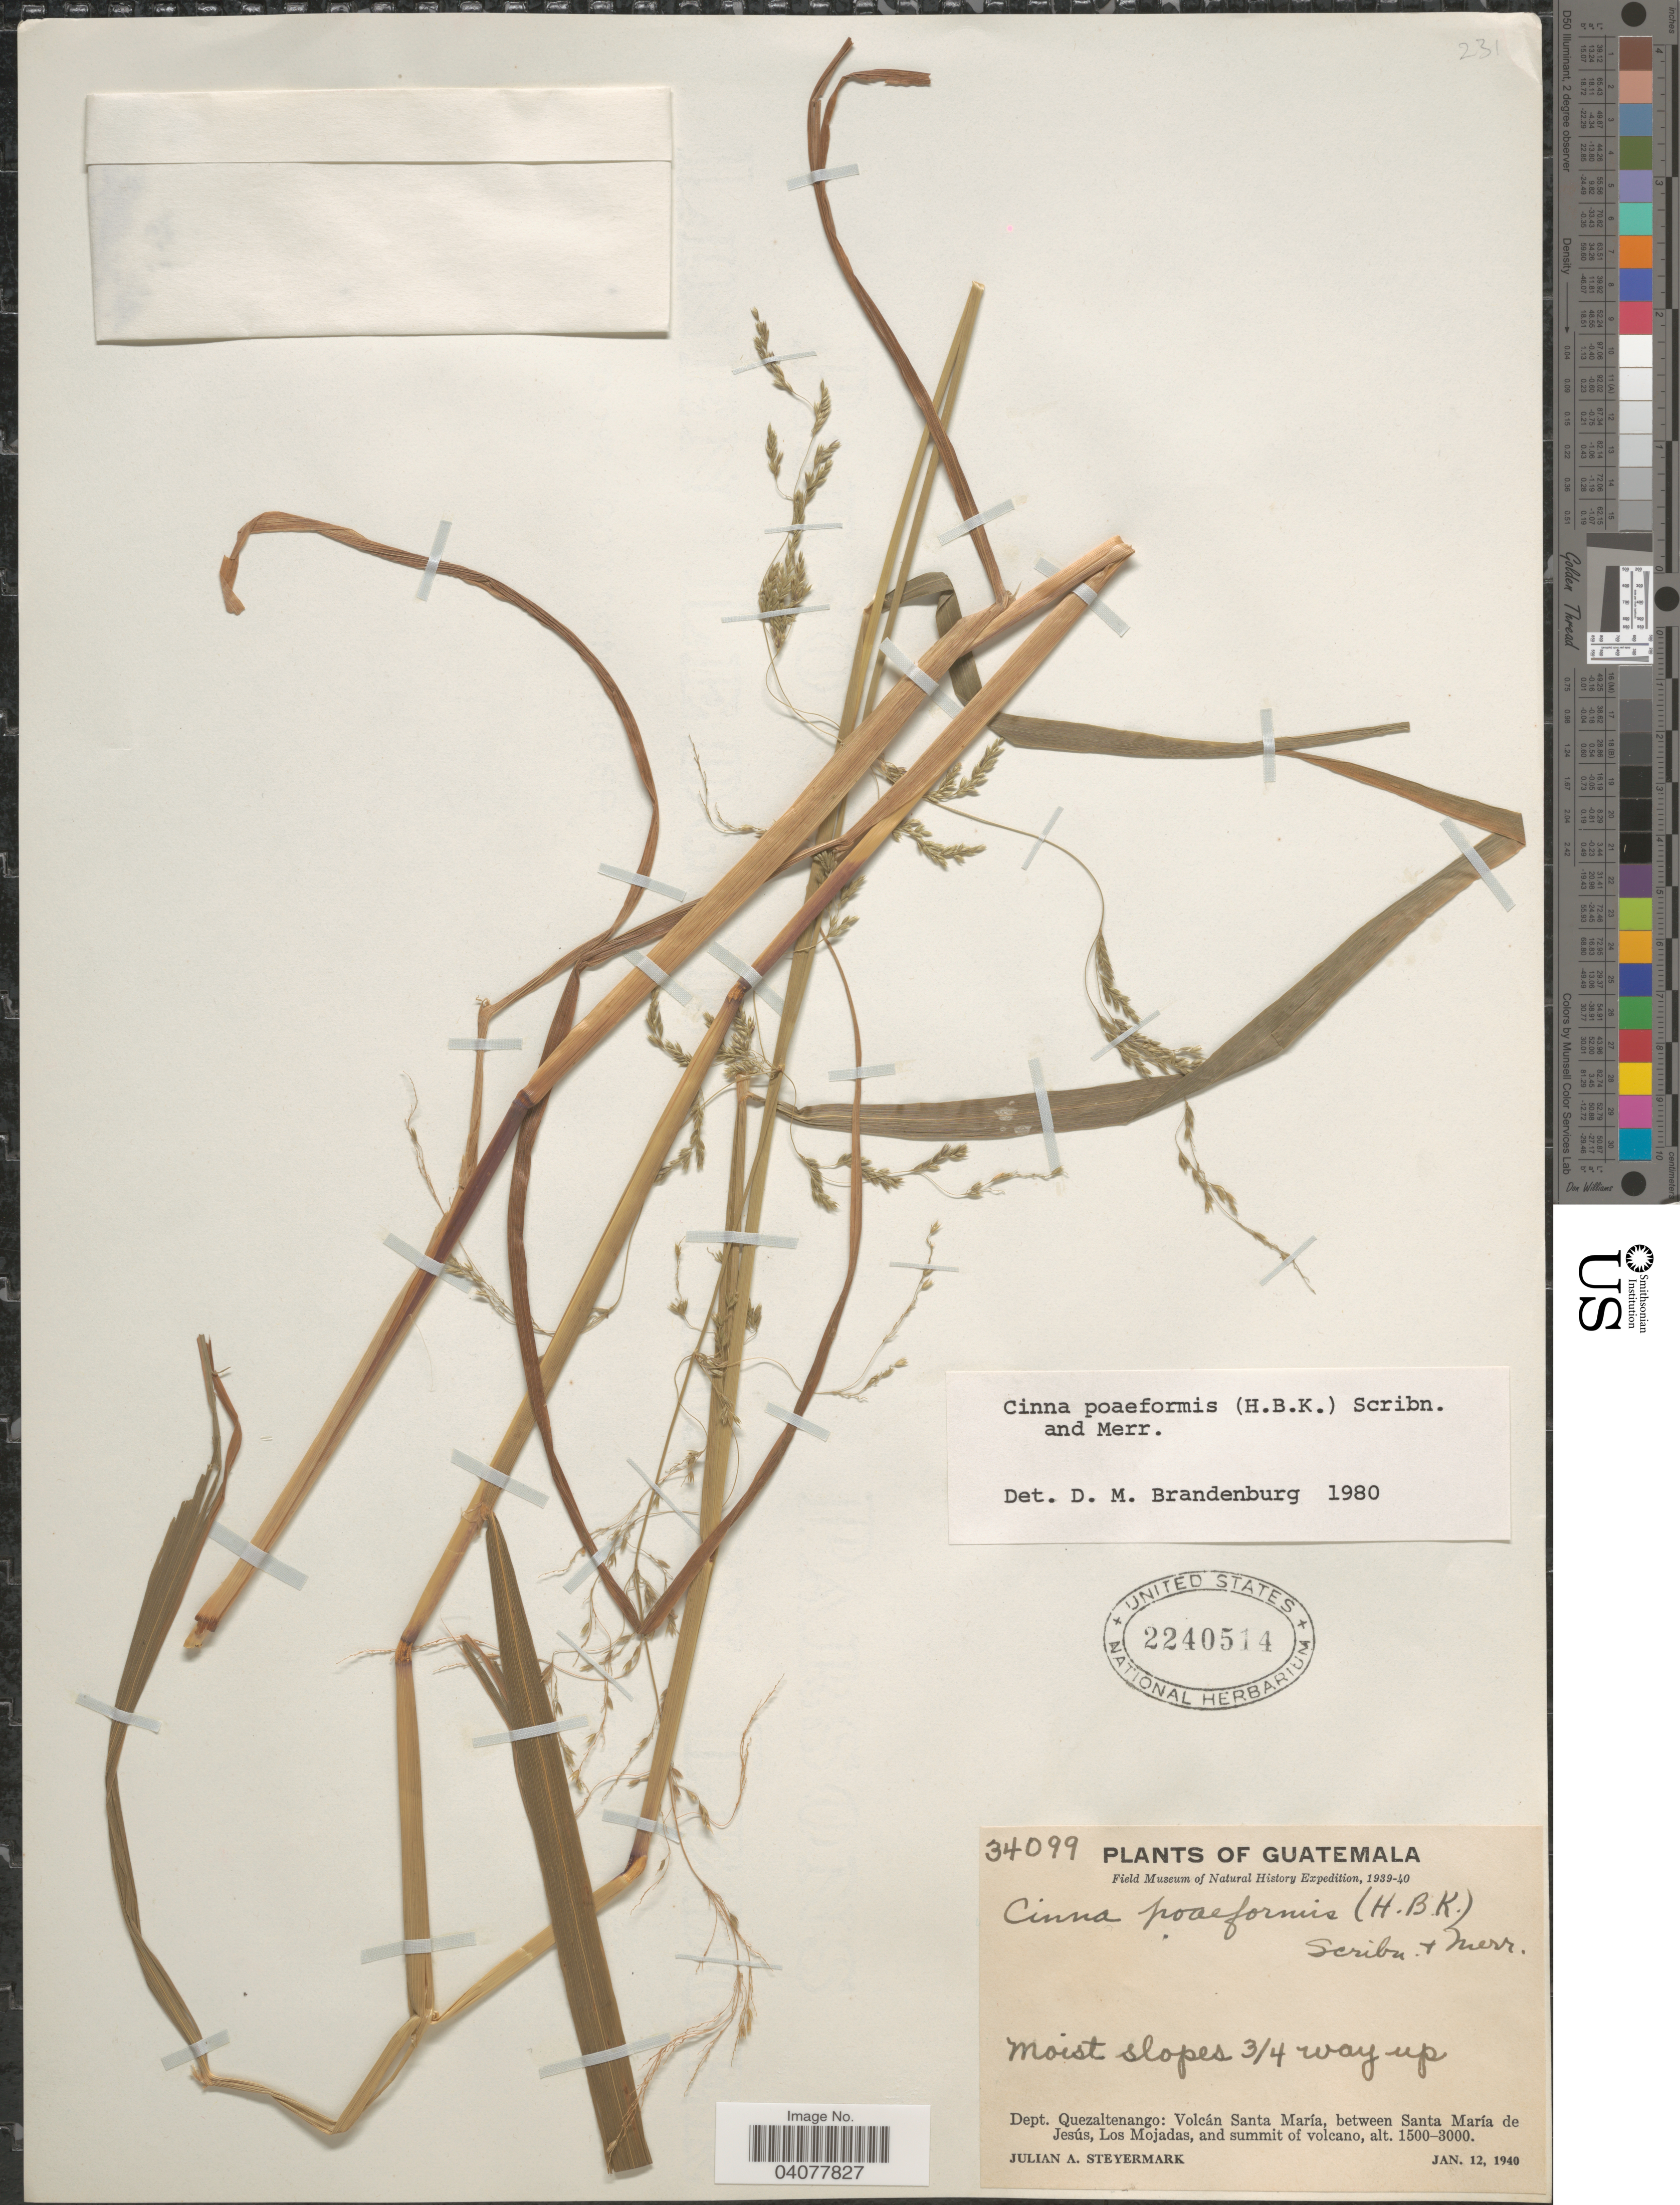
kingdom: Plantae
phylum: Tracheophyta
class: Liliopsida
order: Poales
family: Poaceae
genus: Cinna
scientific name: Cinna poiformis (Kunth) Scribn. & Merr.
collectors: J. Steyermark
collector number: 34099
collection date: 1940-01-12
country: Guatemala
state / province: Quetzaltenango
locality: Field Museum of Natural History Expedition, 1939-40. Moist slopes 3/4 way up. Dept. Quezaltenango: Volcán Sant María, between Santa María de Jesús, Los Mojadas, and summit of volcano.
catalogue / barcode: US 2240514